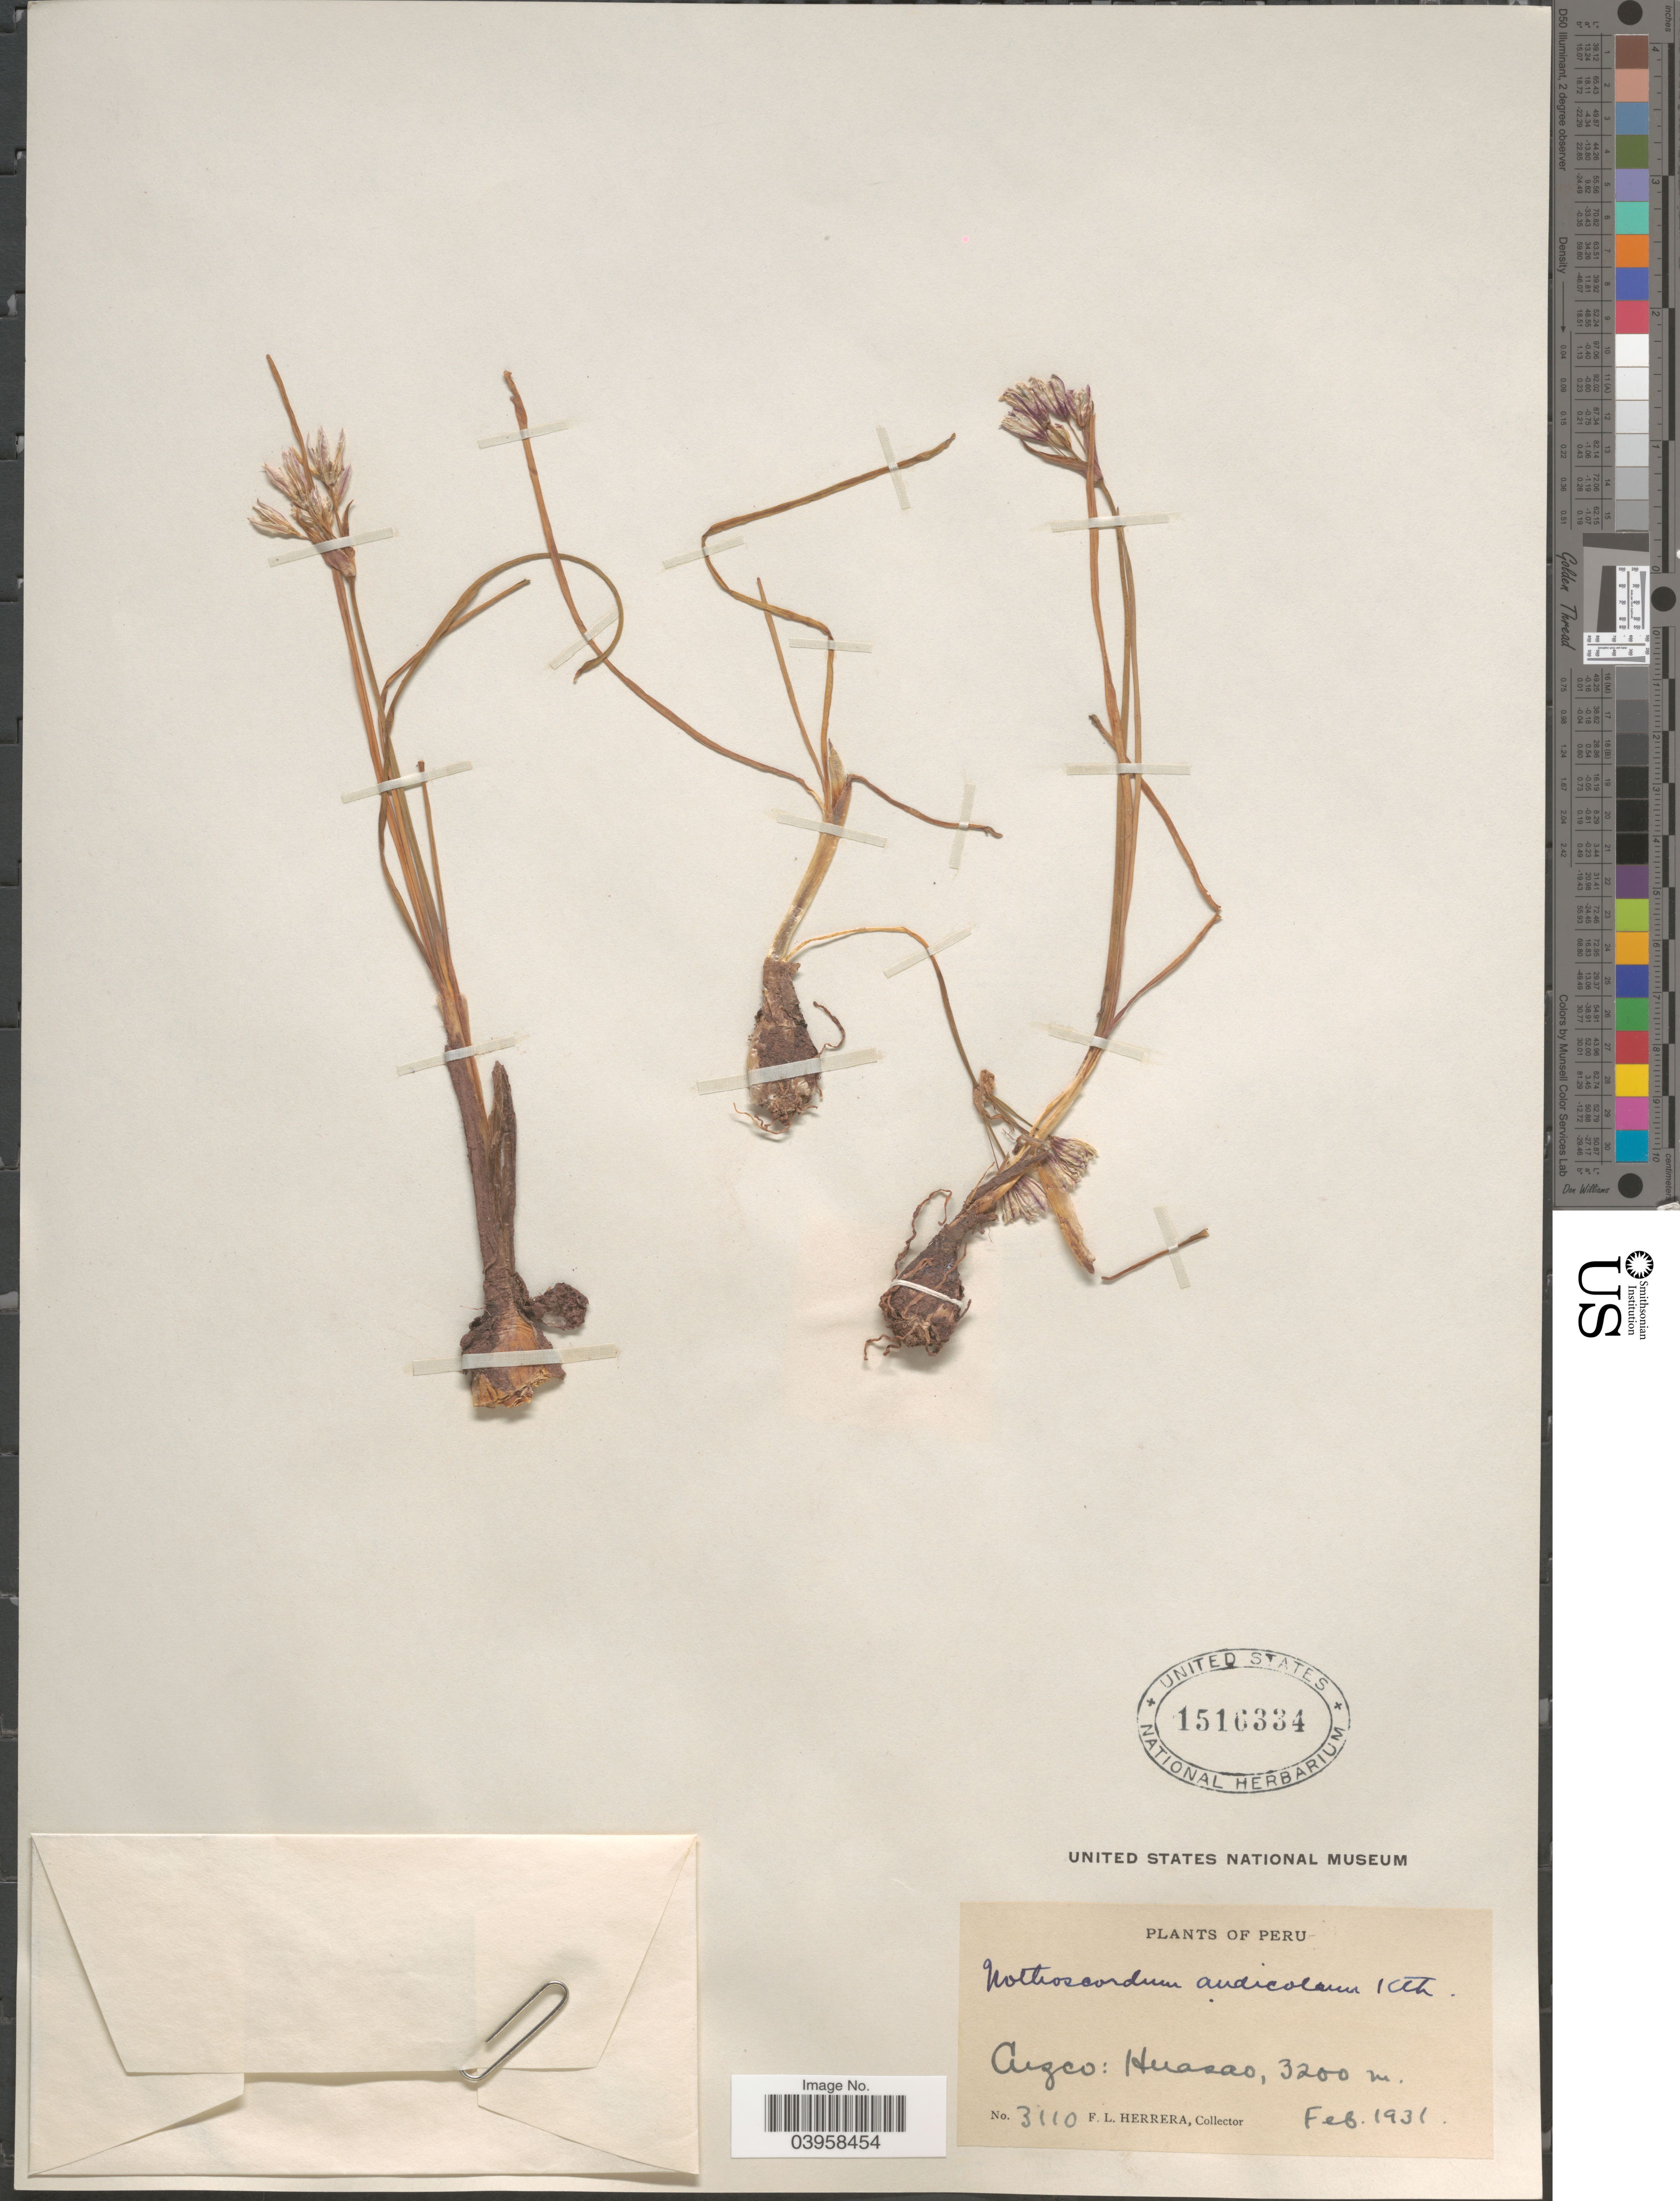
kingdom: Plantae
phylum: Tracheophyta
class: Liliopsida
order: Asparagales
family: Amaryllidaceae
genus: Nothoscordum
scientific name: Nothoscordum andicola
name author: Kunth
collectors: F. L. Herrera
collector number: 3110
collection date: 1931-02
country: Peru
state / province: Cusco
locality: Cuzco: Huasco.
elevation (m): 3200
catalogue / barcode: US 1516334